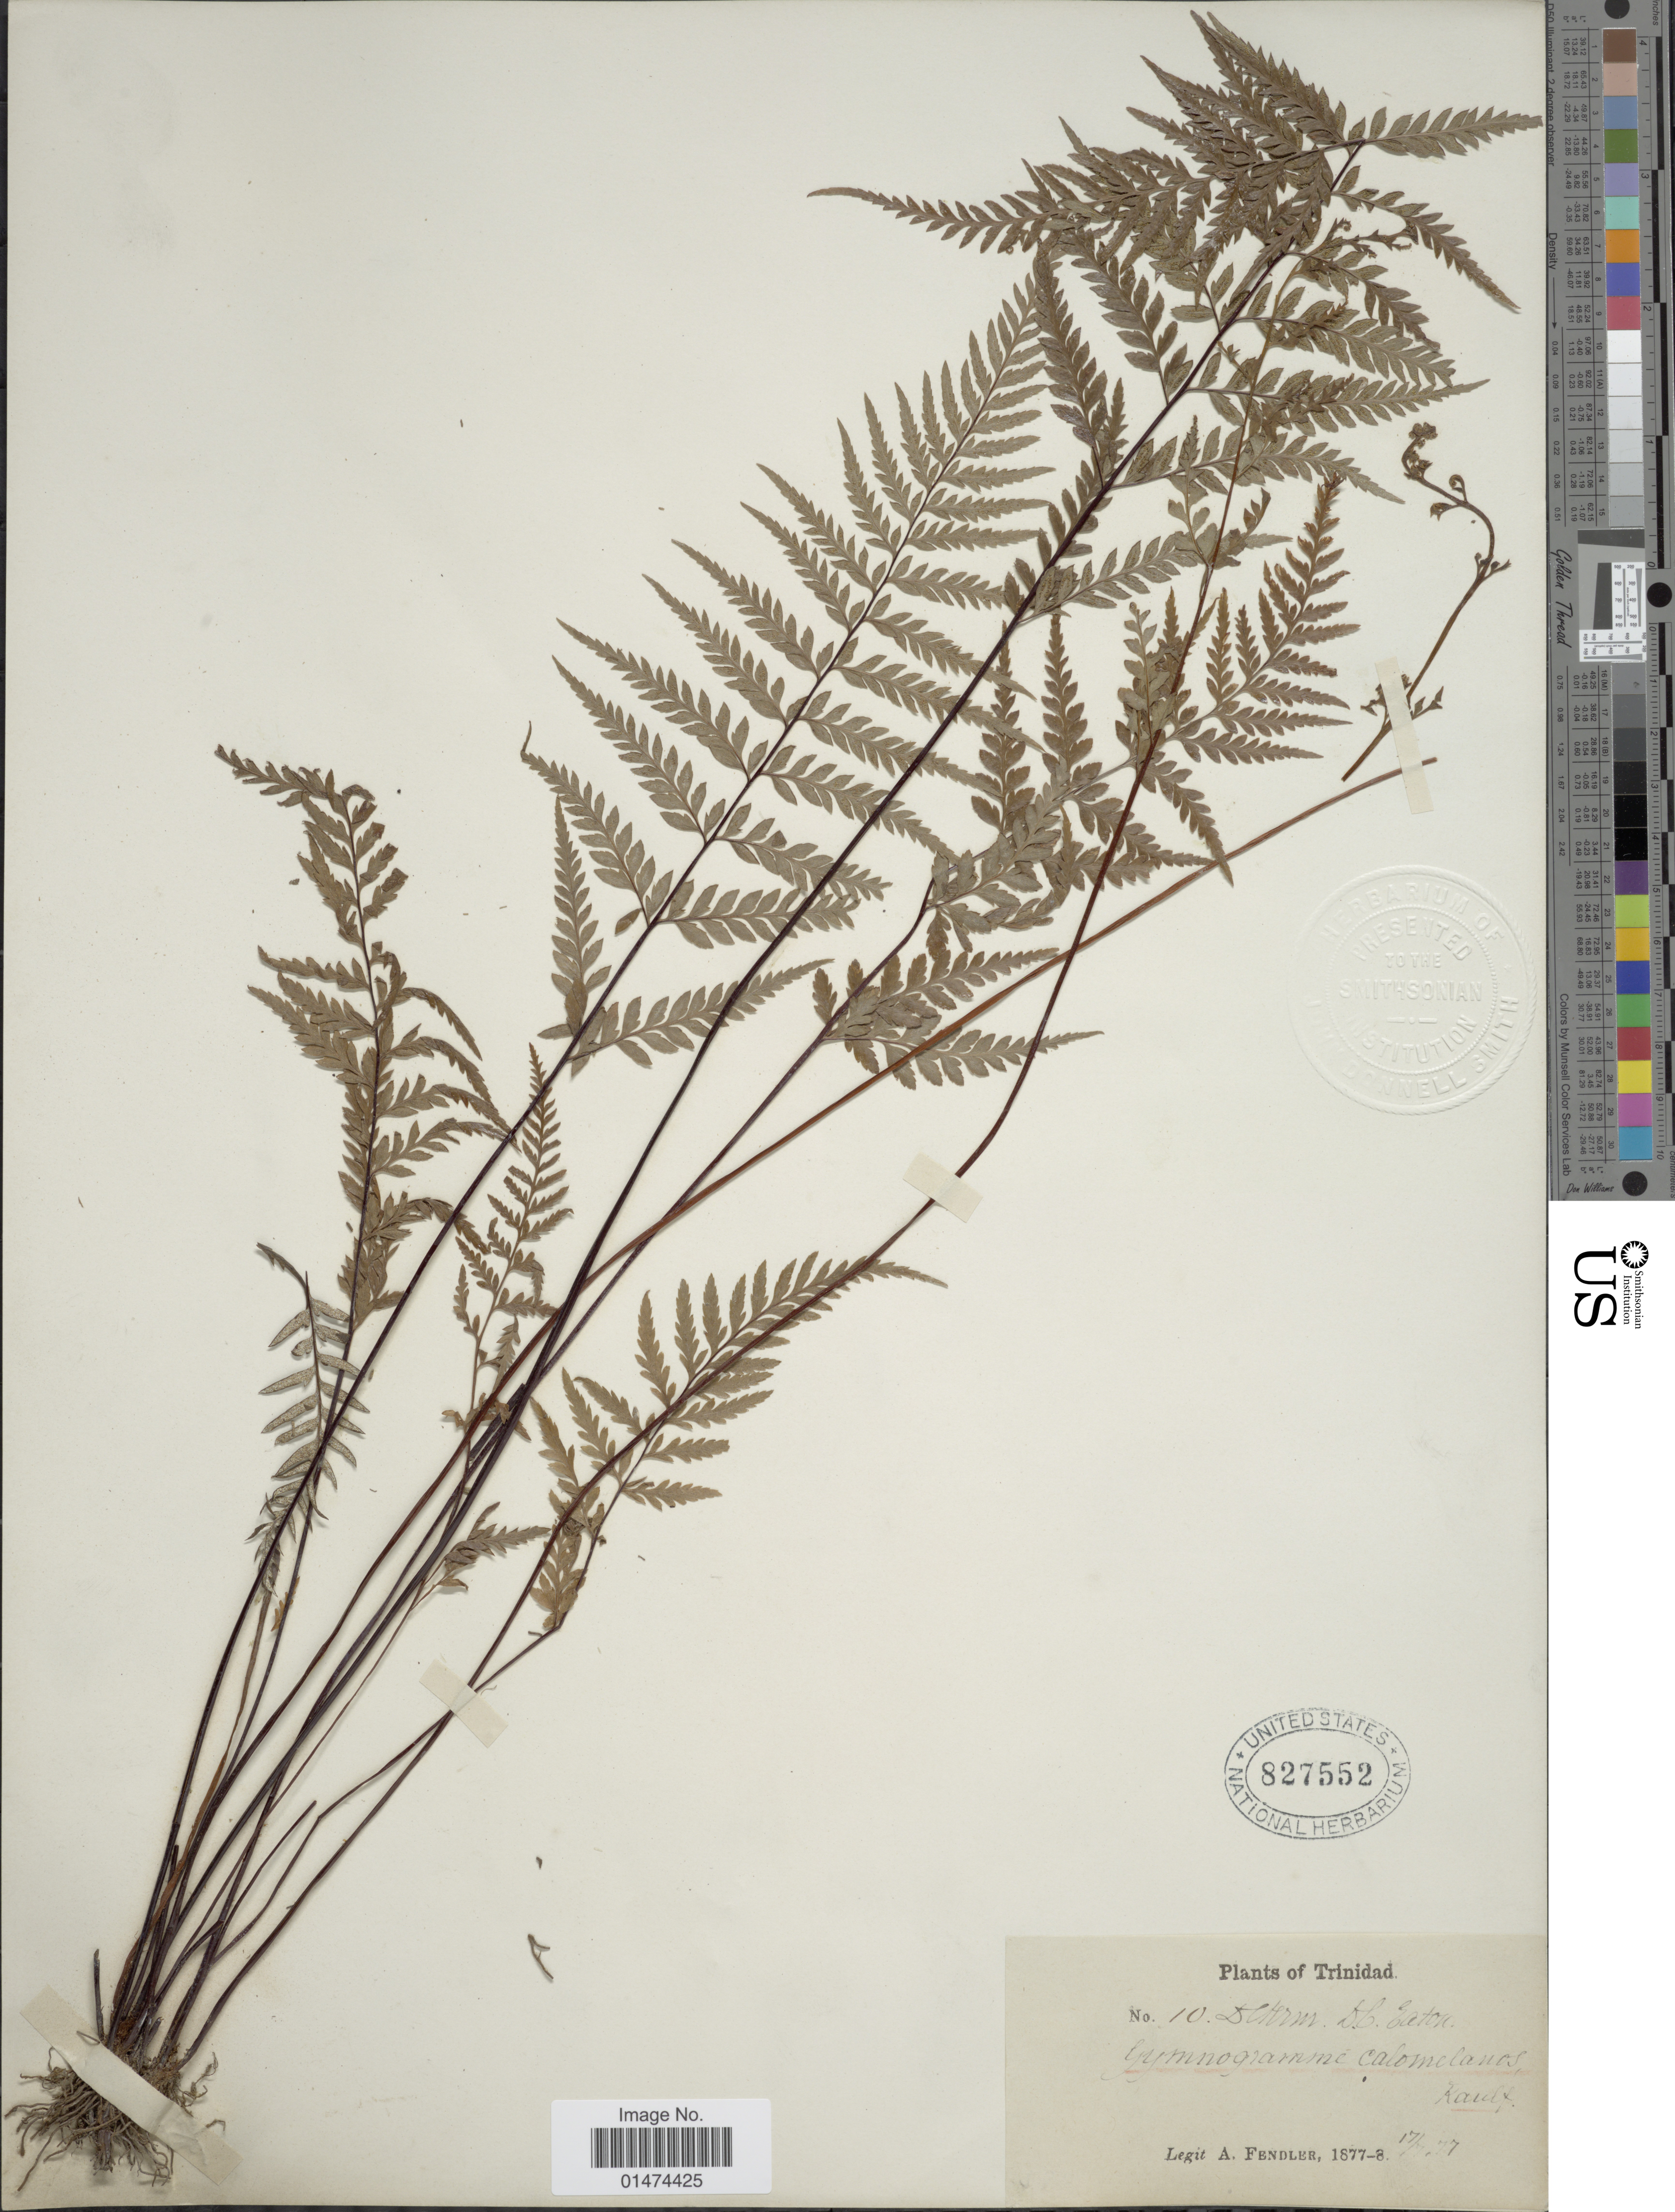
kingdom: Plantae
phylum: Tracheophyta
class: Polypodiopsida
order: Polypodiales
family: Pteridaceae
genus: Pityrogramma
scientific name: Pityrogramma calomelanos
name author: (L.) Link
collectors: A. Fendler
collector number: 10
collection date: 1877-08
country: Trinidad and Tobago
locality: Plants of Trinidad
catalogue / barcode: US 827552